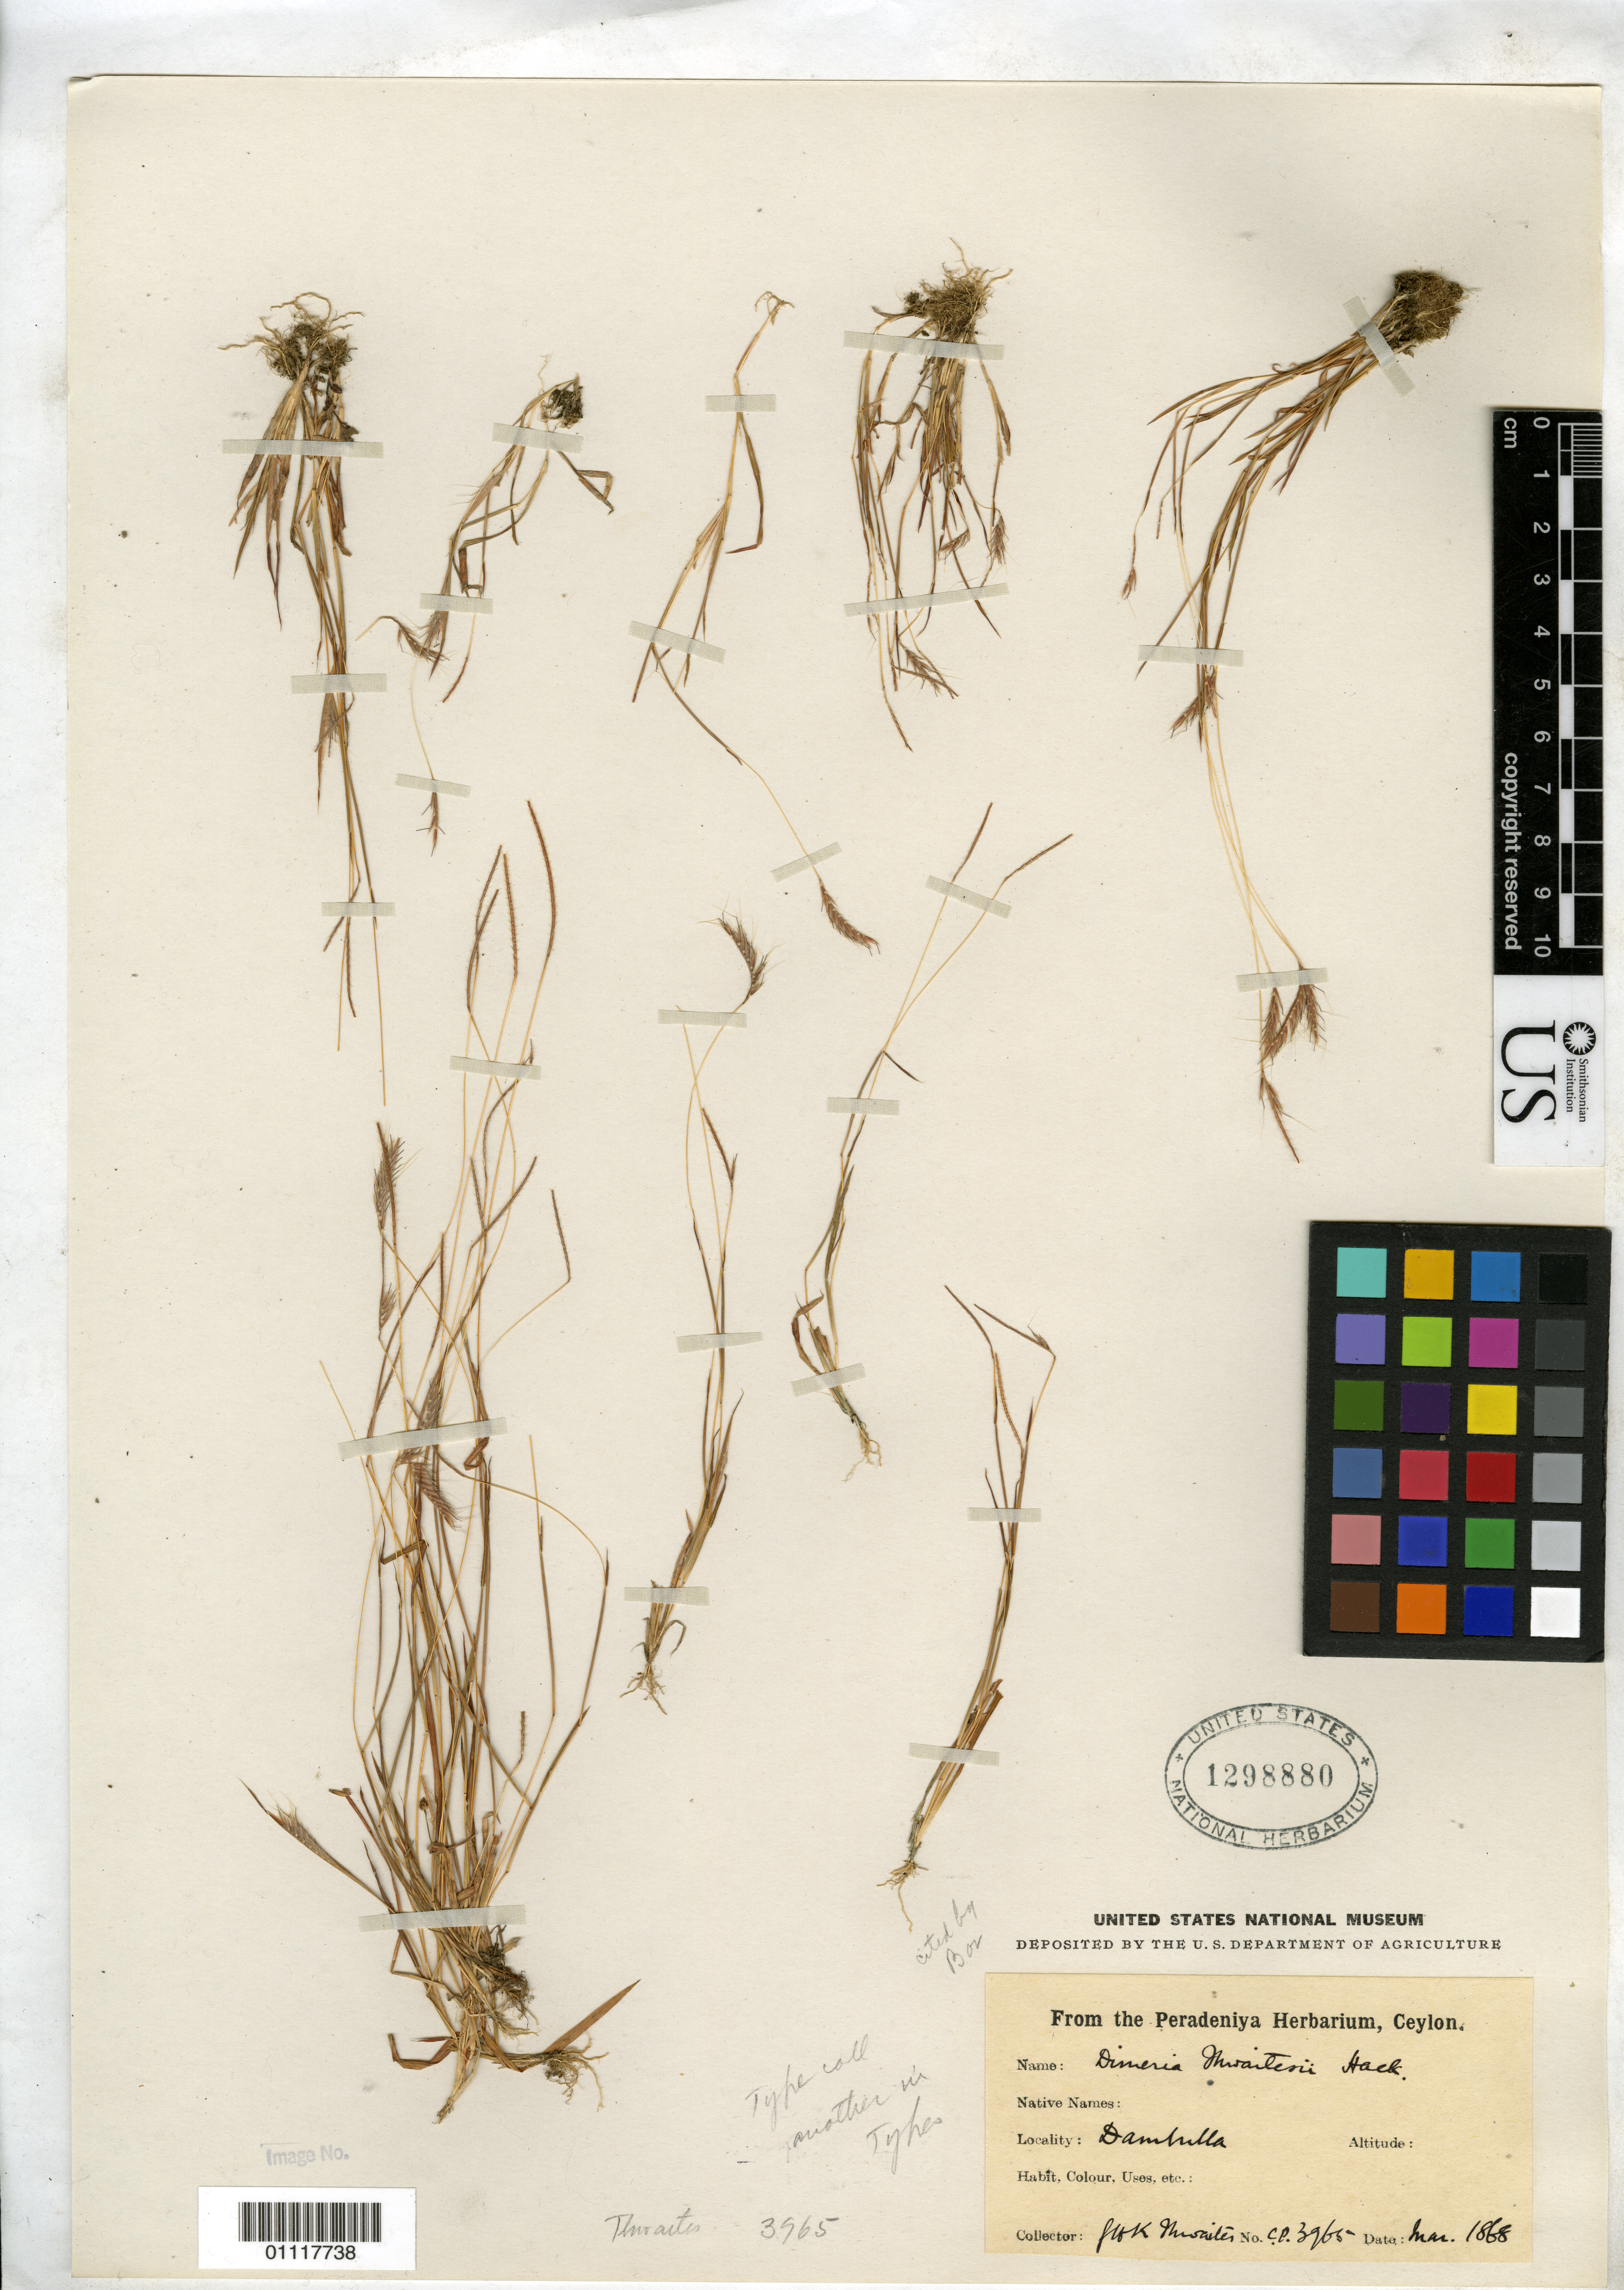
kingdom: Plantae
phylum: Tracheophyta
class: Liliopsida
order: Poales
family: Poaceae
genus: Dimeria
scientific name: Dimeria thwaitesii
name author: Hack.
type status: Type Collection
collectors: G. H. K. Thwaites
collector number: c. p. 3965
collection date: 1868-03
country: Sri Lanka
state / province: Central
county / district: Matale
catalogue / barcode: US 1298880